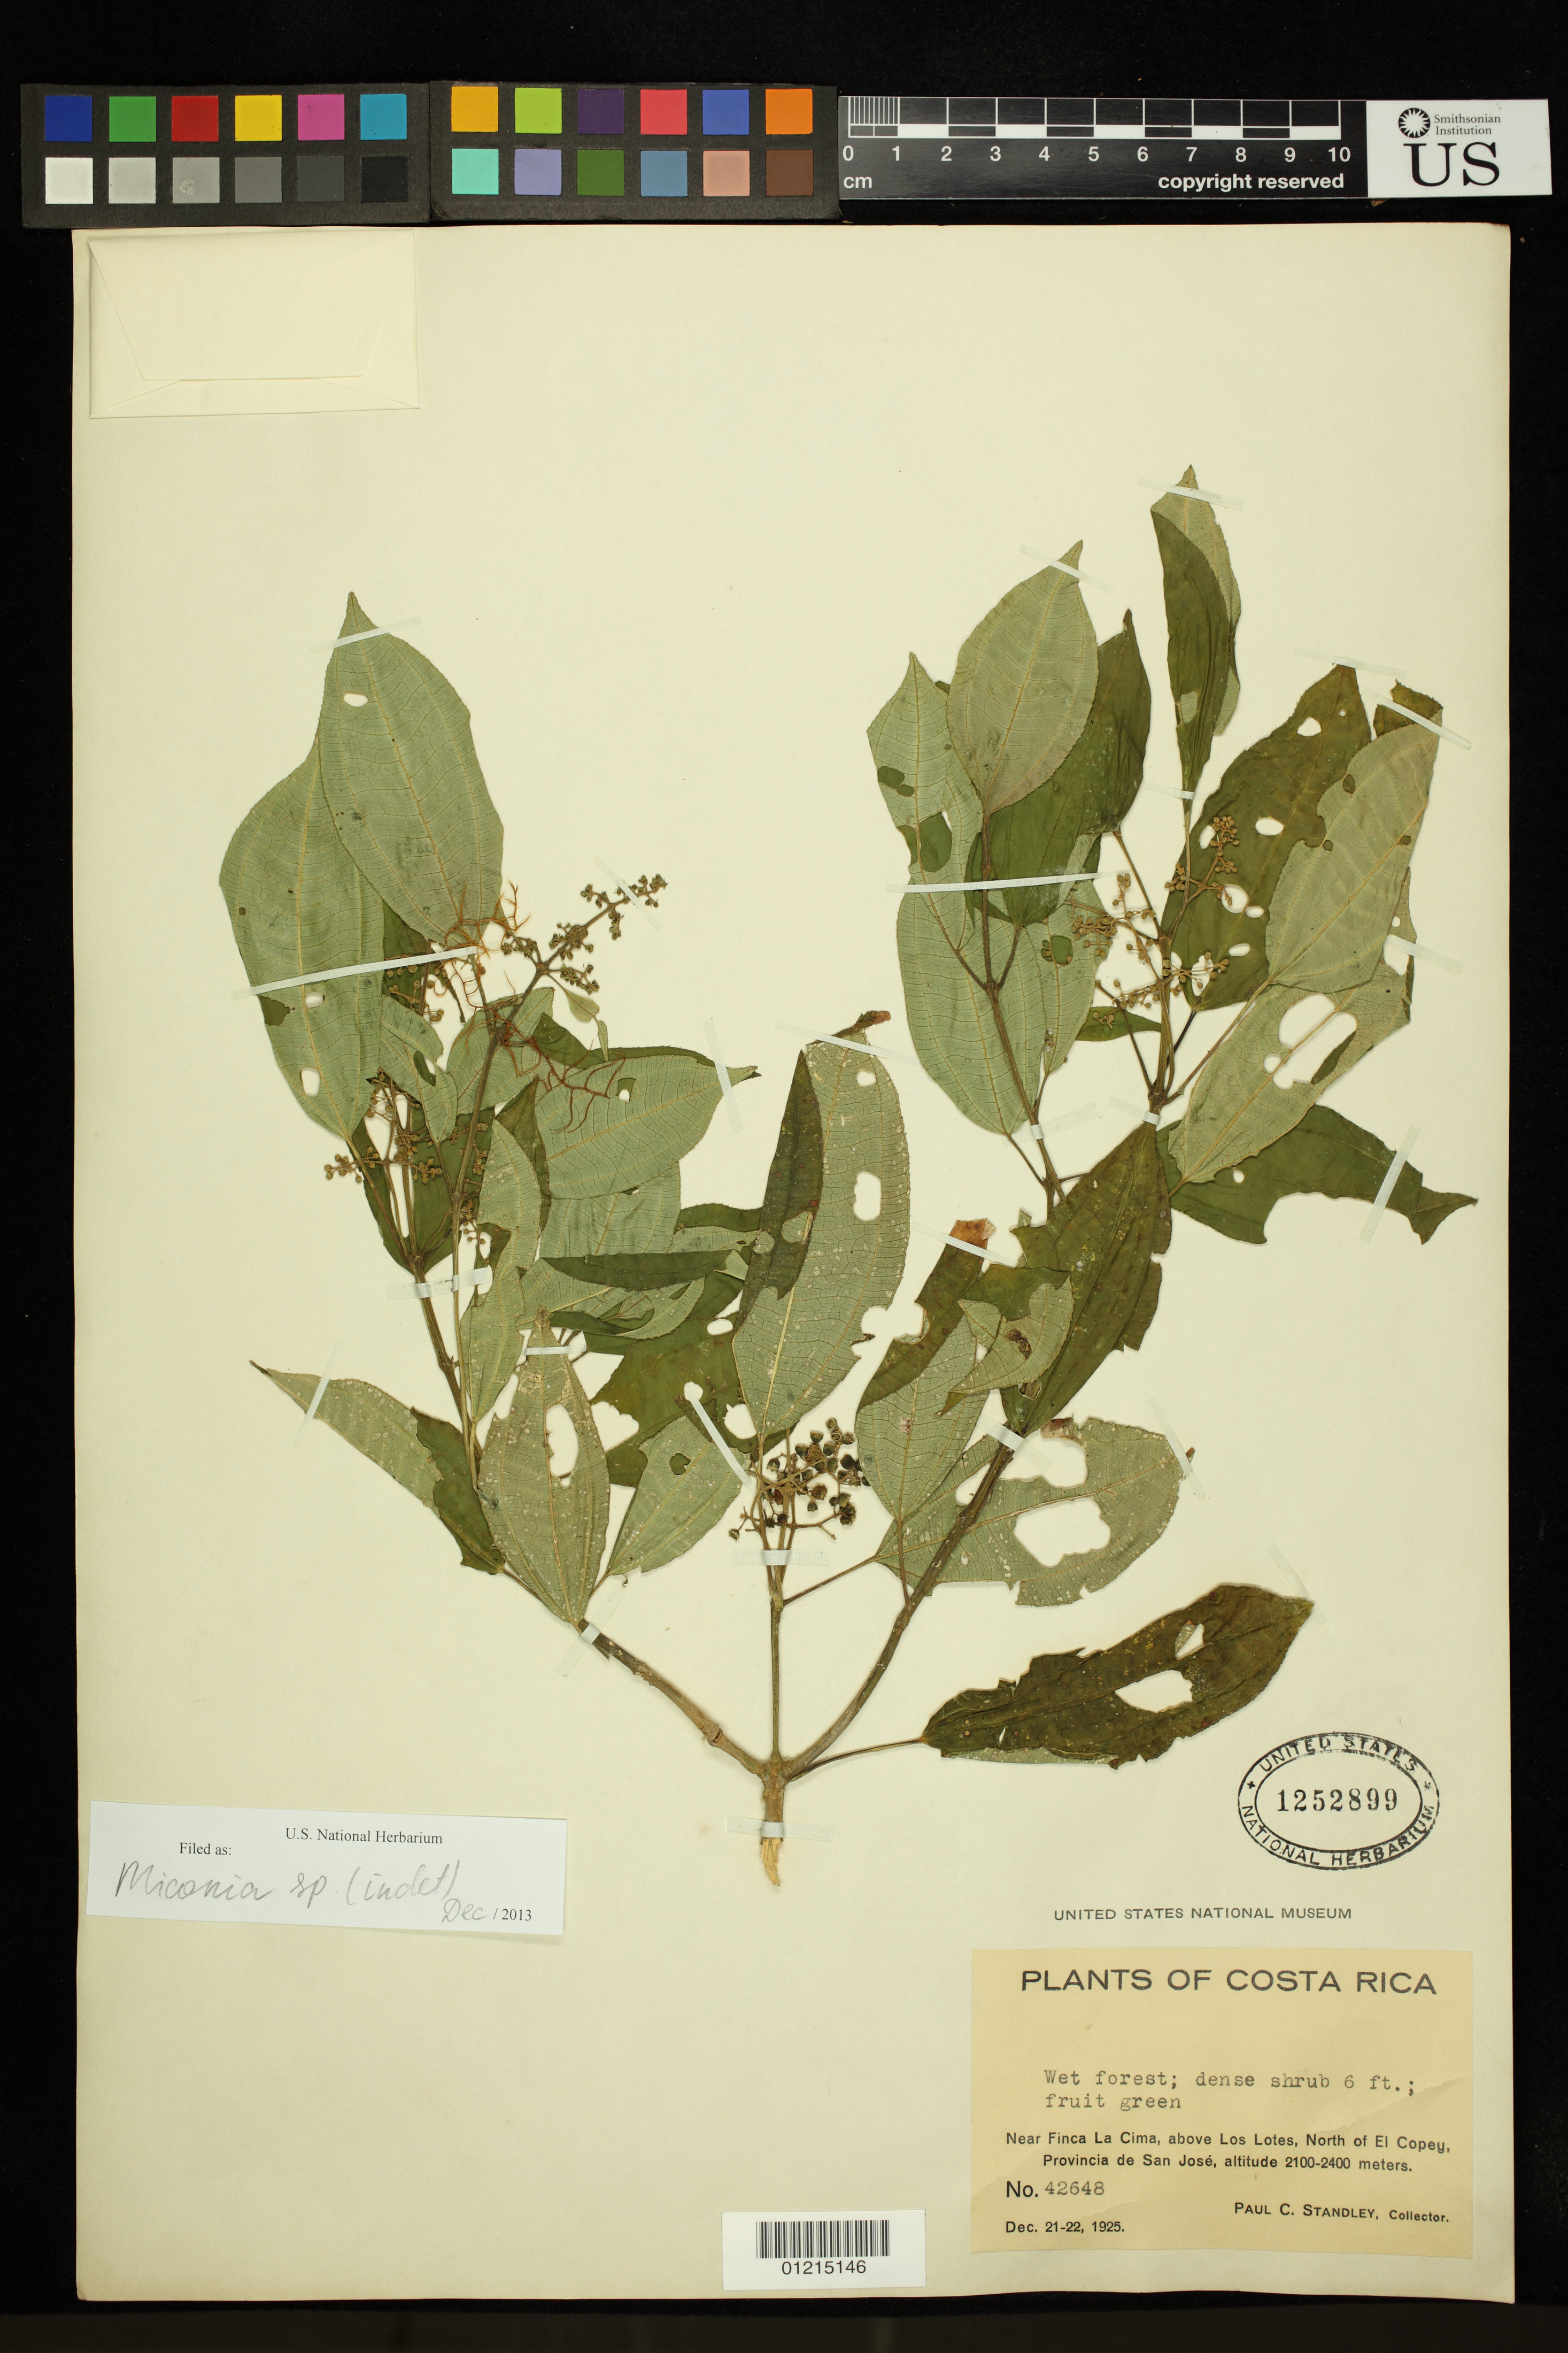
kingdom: Plantae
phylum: Tracheophyta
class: Magnoliopsida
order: Myrtales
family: Melastomataceae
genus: Miconia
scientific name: Miconia sp.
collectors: P. C. Standley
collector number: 42648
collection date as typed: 21 Dec 1925 and 22 Dec 1925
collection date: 1925-12-21,1925-12-22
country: Costa Rica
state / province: San José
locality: Near Finca La Cima, above Los Lotes, N of El Copey.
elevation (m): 2100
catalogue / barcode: US 1252899